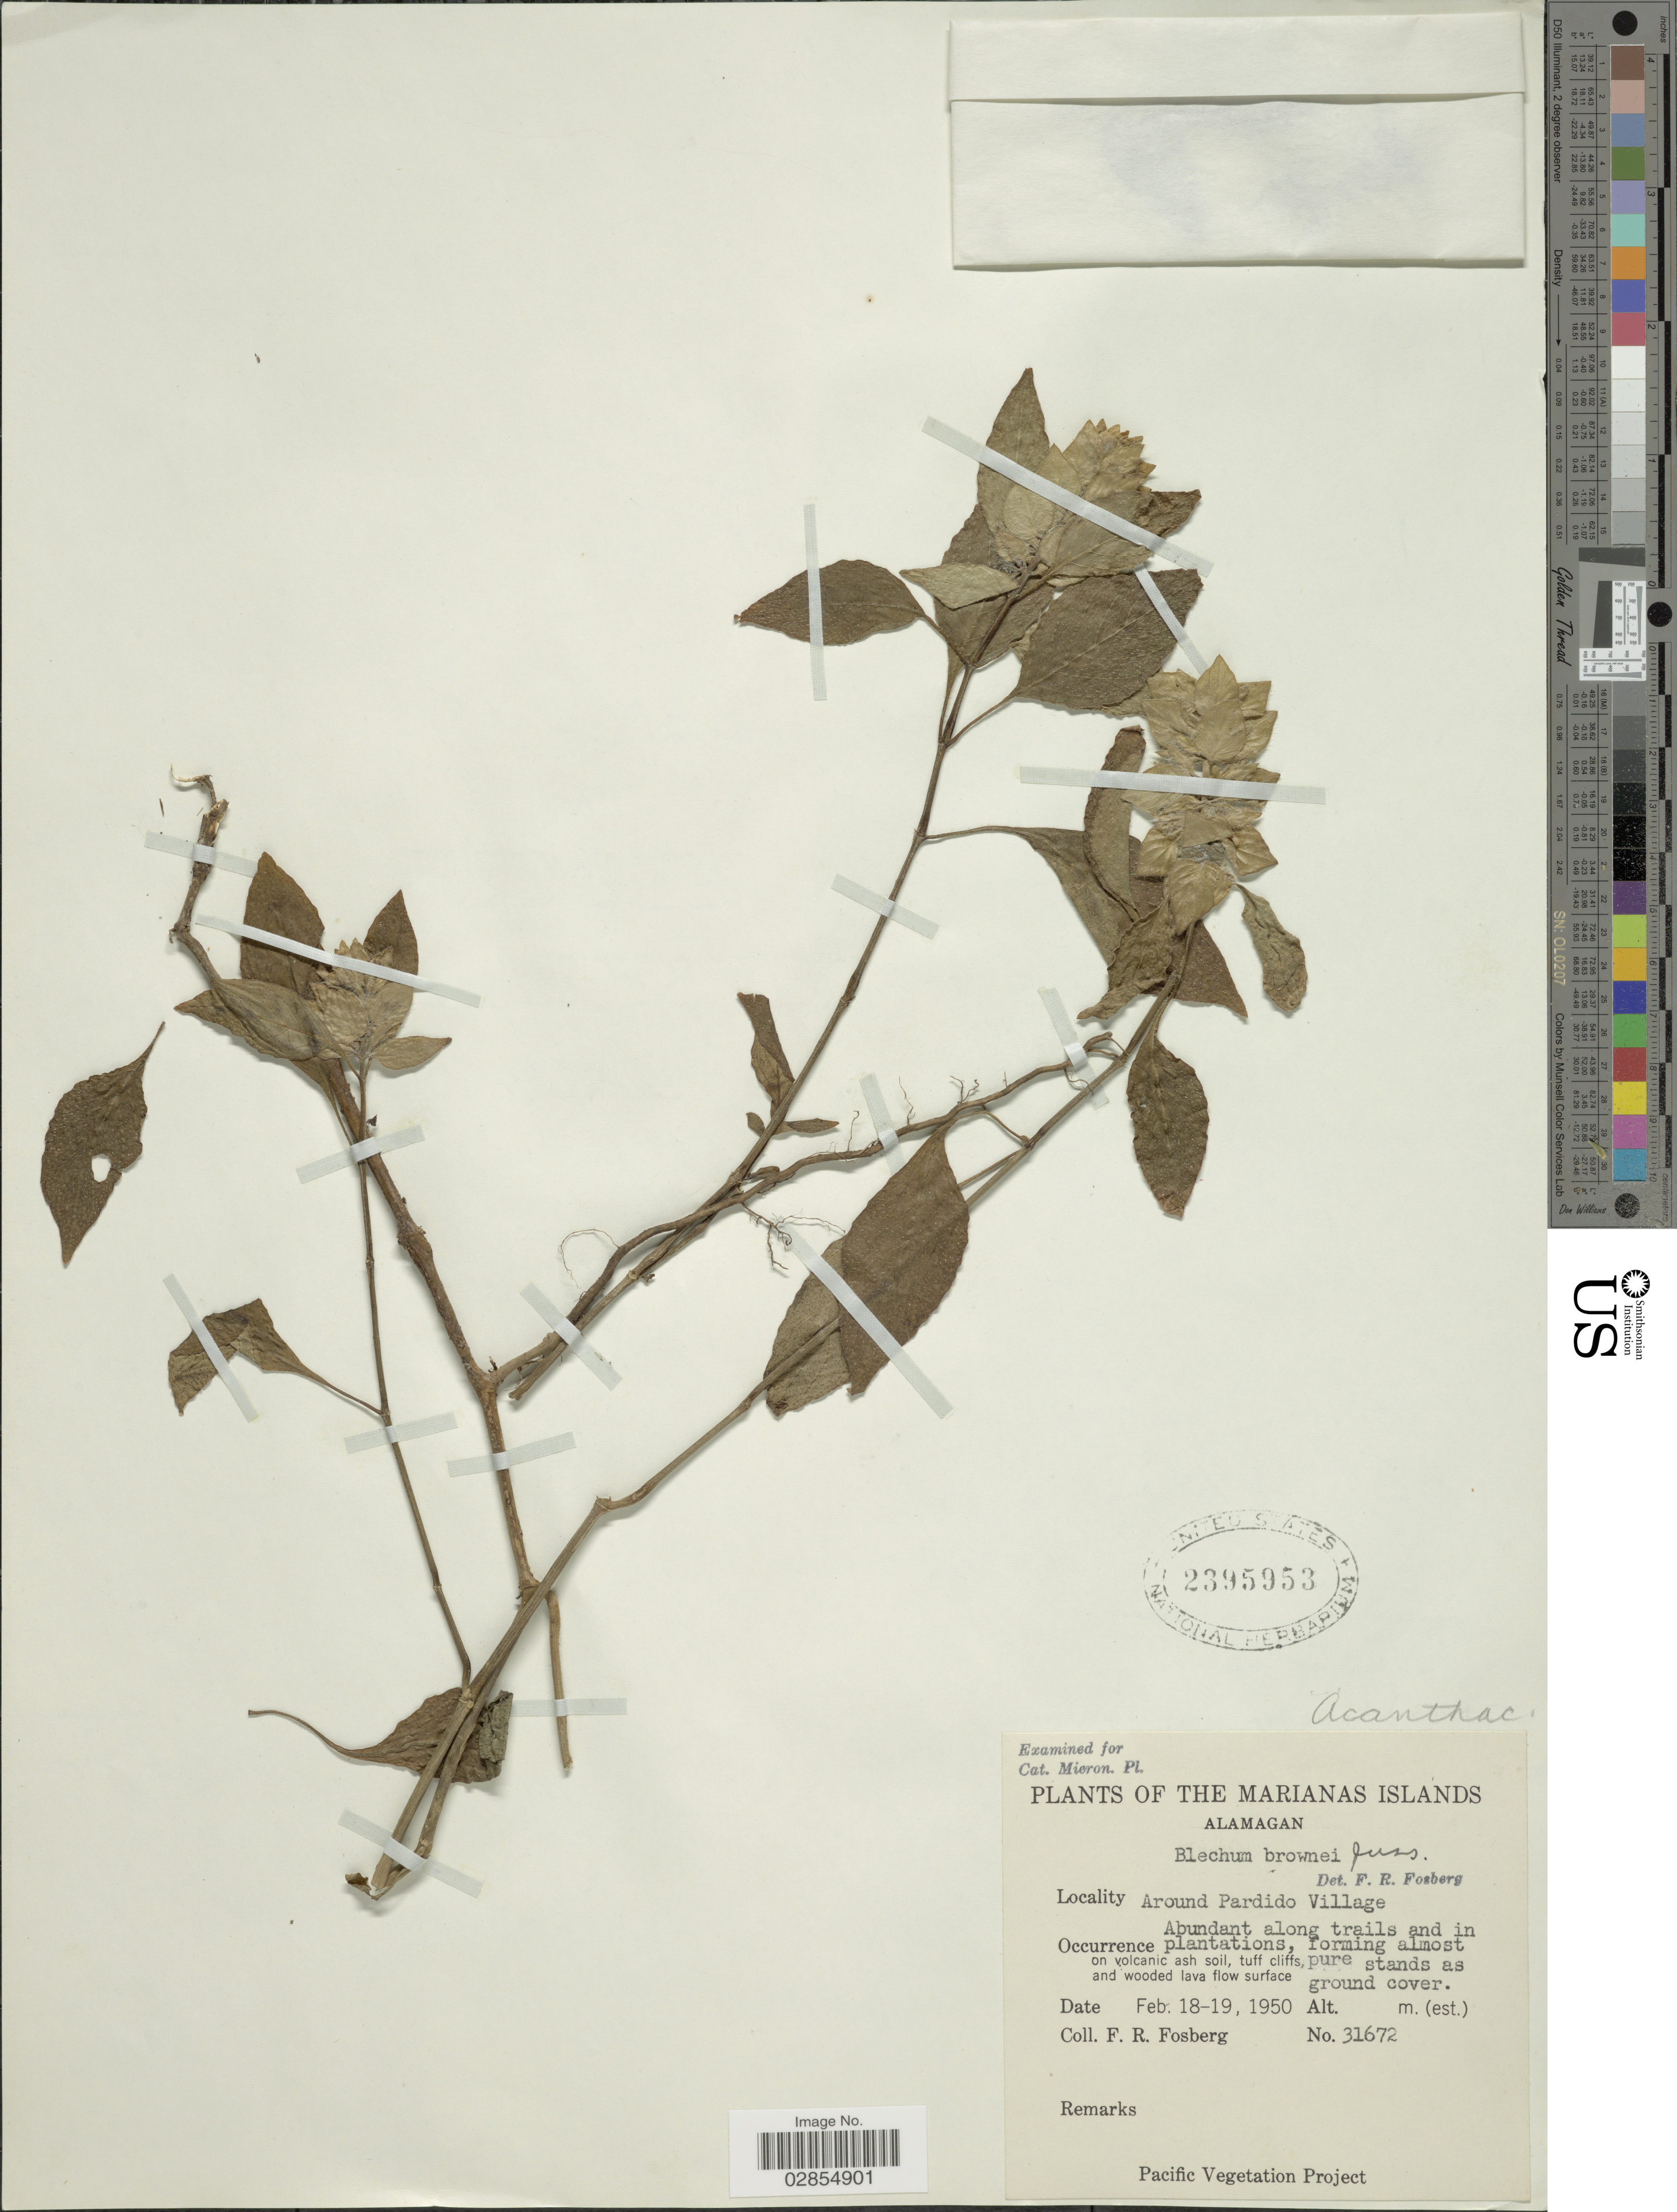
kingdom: Plantae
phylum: Tracheophyta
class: Magnoliopsida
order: Lamiales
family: Acanthaceae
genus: Blechum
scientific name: Blechum pyramidatum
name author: (Lam.) Urb.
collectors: F. R. Fosberg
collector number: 31672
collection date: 1950-02-18/1950-02-19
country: Northern Mariana Islands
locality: Marianas Islands. Alamagan. Around Pardido Village.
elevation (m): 0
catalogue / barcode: US 2395953